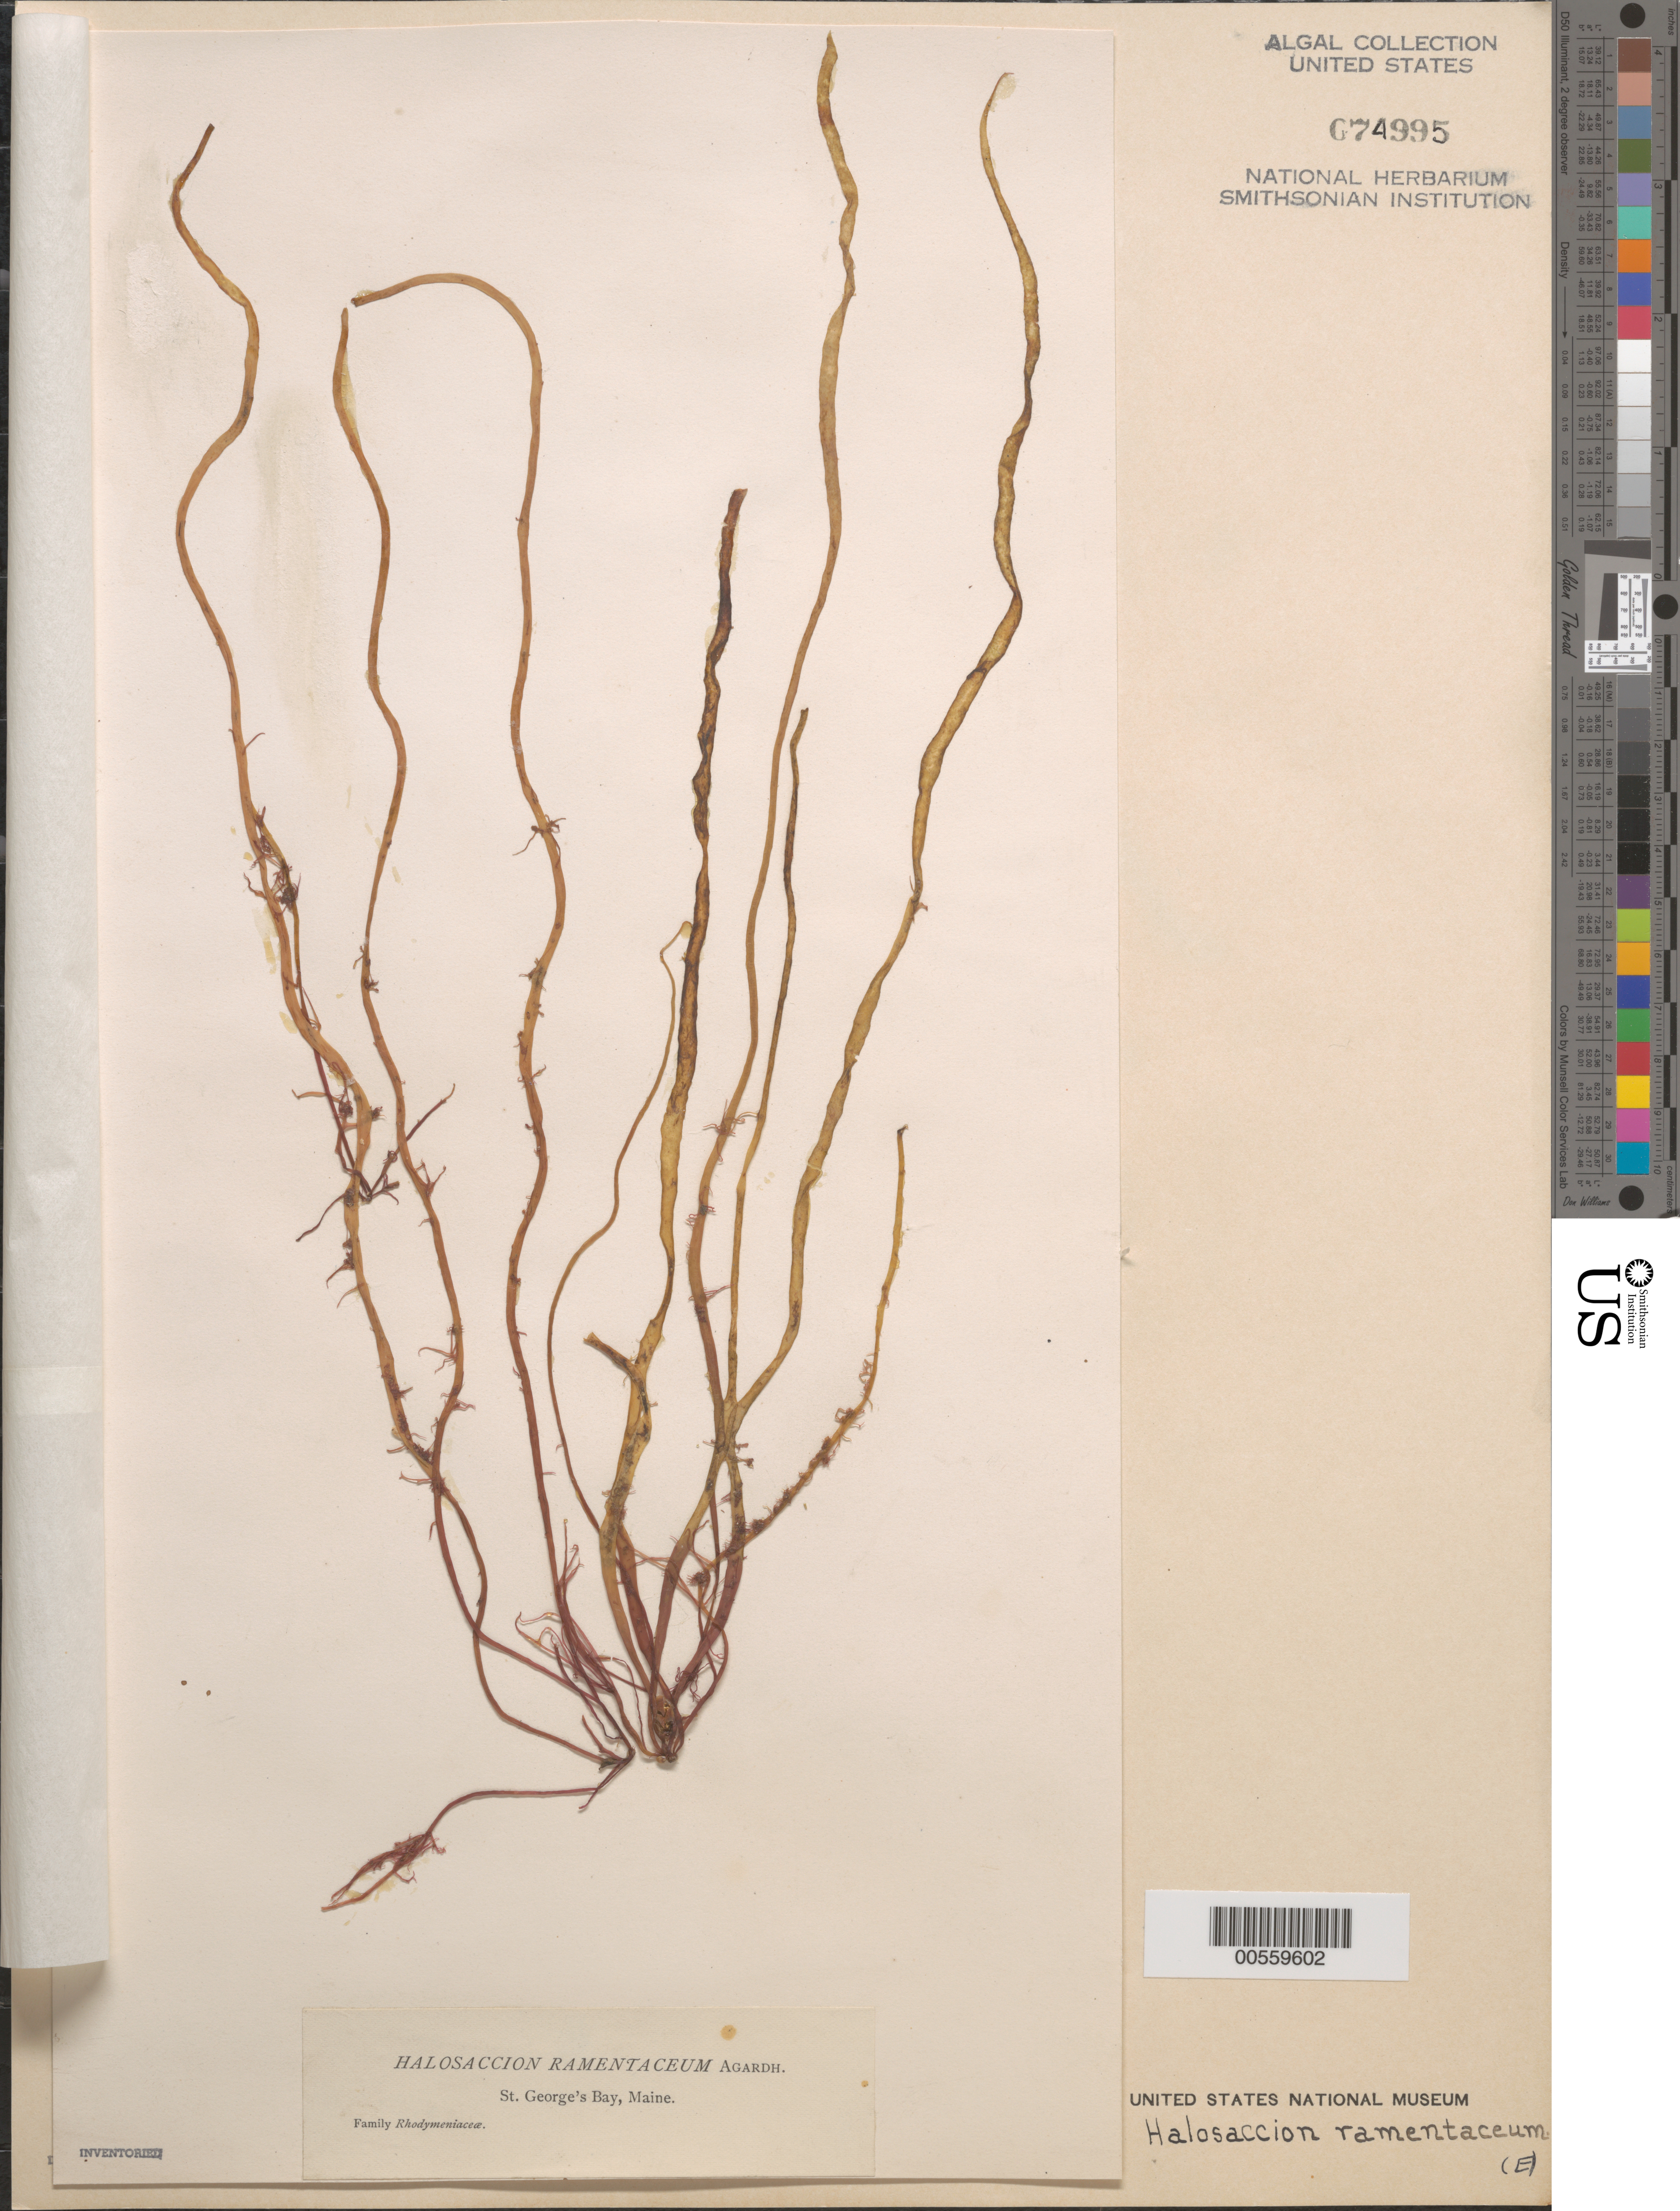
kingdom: Plantae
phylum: Rhodophyta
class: Florideophyceae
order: Palmariales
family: Palmariaceae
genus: Devaleraea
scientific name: Devaleraea ramentacea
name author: (L.) Guiry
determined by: Algae name updating Project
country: United States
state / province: Maine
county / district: Knox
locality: St. George's Bay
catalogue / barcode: US 74995